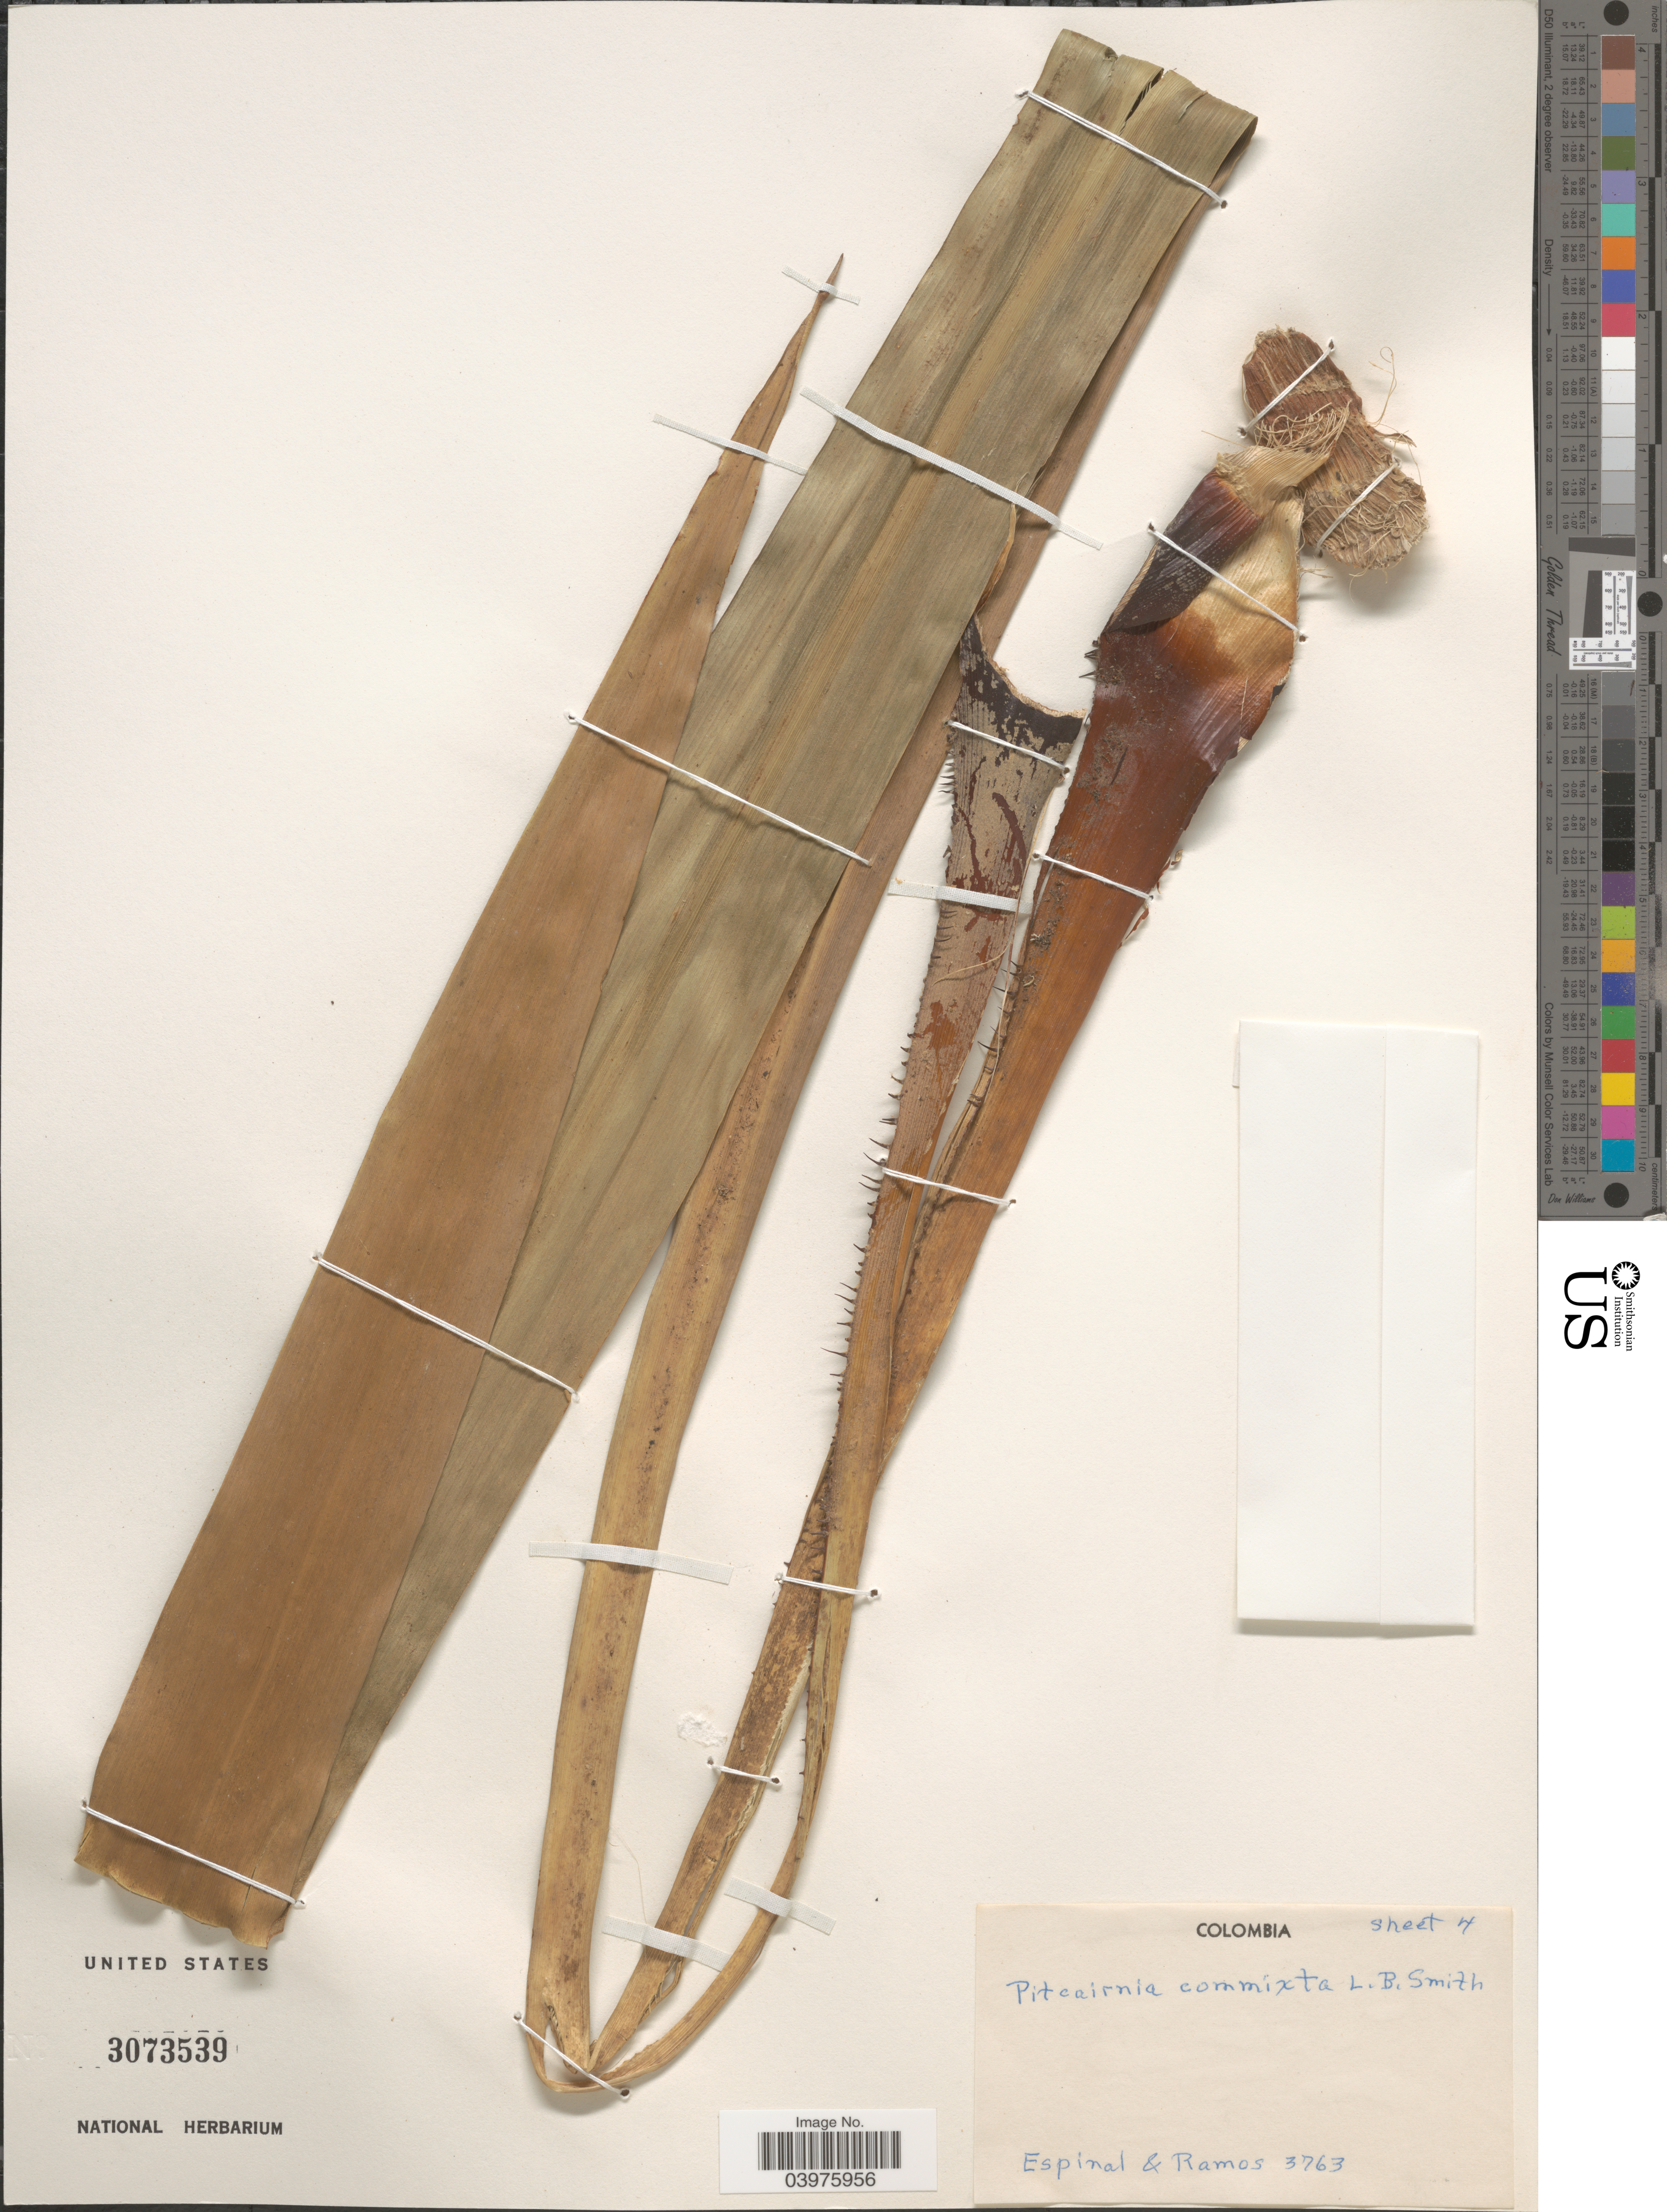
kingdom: Plantae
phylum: Tracheophyta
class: Liliopsida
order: Poales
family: Bromeliaceae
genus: Pitcairnia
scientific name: Pitcairnia commixta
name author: L.B. Sm.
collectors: -. Espinal & -. Ramos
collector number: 3763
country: Colombia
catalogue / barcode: US 3073539